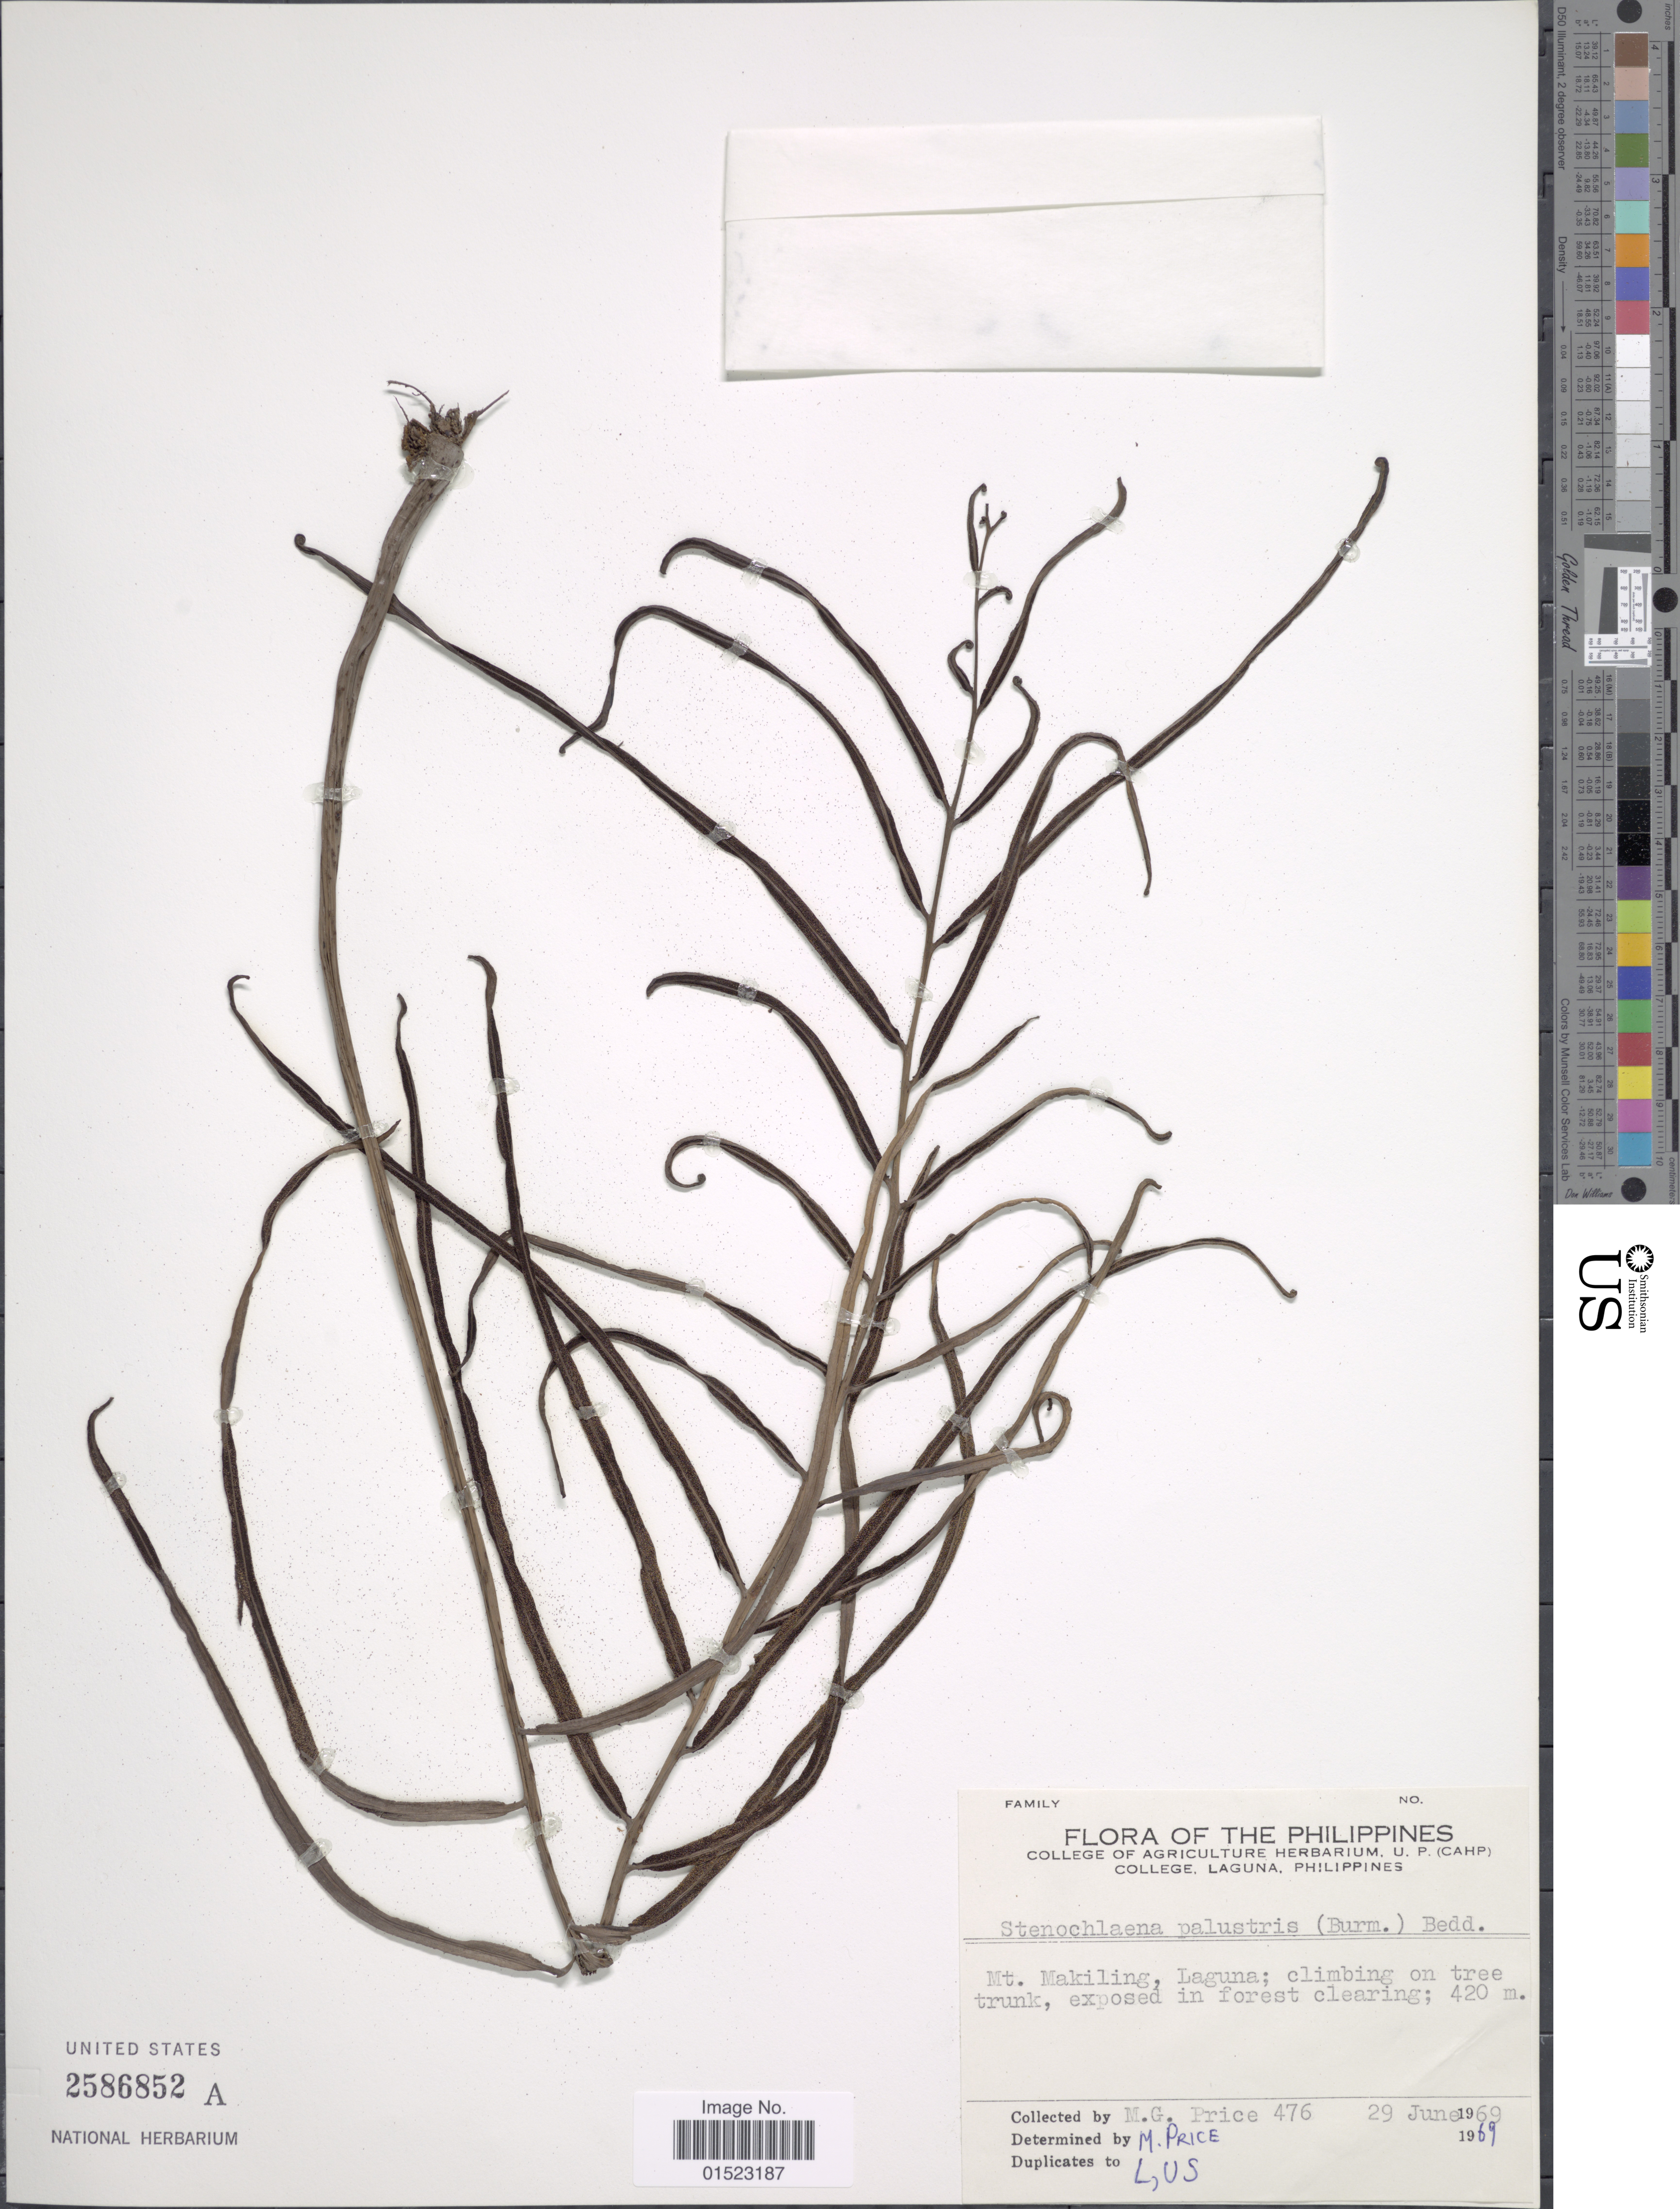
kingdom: Plantae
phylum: Tracheophyta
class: Polypodiopsida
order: Polypodiales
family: Blechnaceae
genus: Stenochlaena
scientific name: Stenochlaena palustris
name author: (Burm. f.) Bedd.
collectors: M. G. Price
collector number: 476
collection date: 1969-06-29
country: Philippines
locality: Mt. Making, Laguna : climbing on tree trunk, exposed in forest clearing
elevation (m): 420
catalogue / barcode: US 2586852A